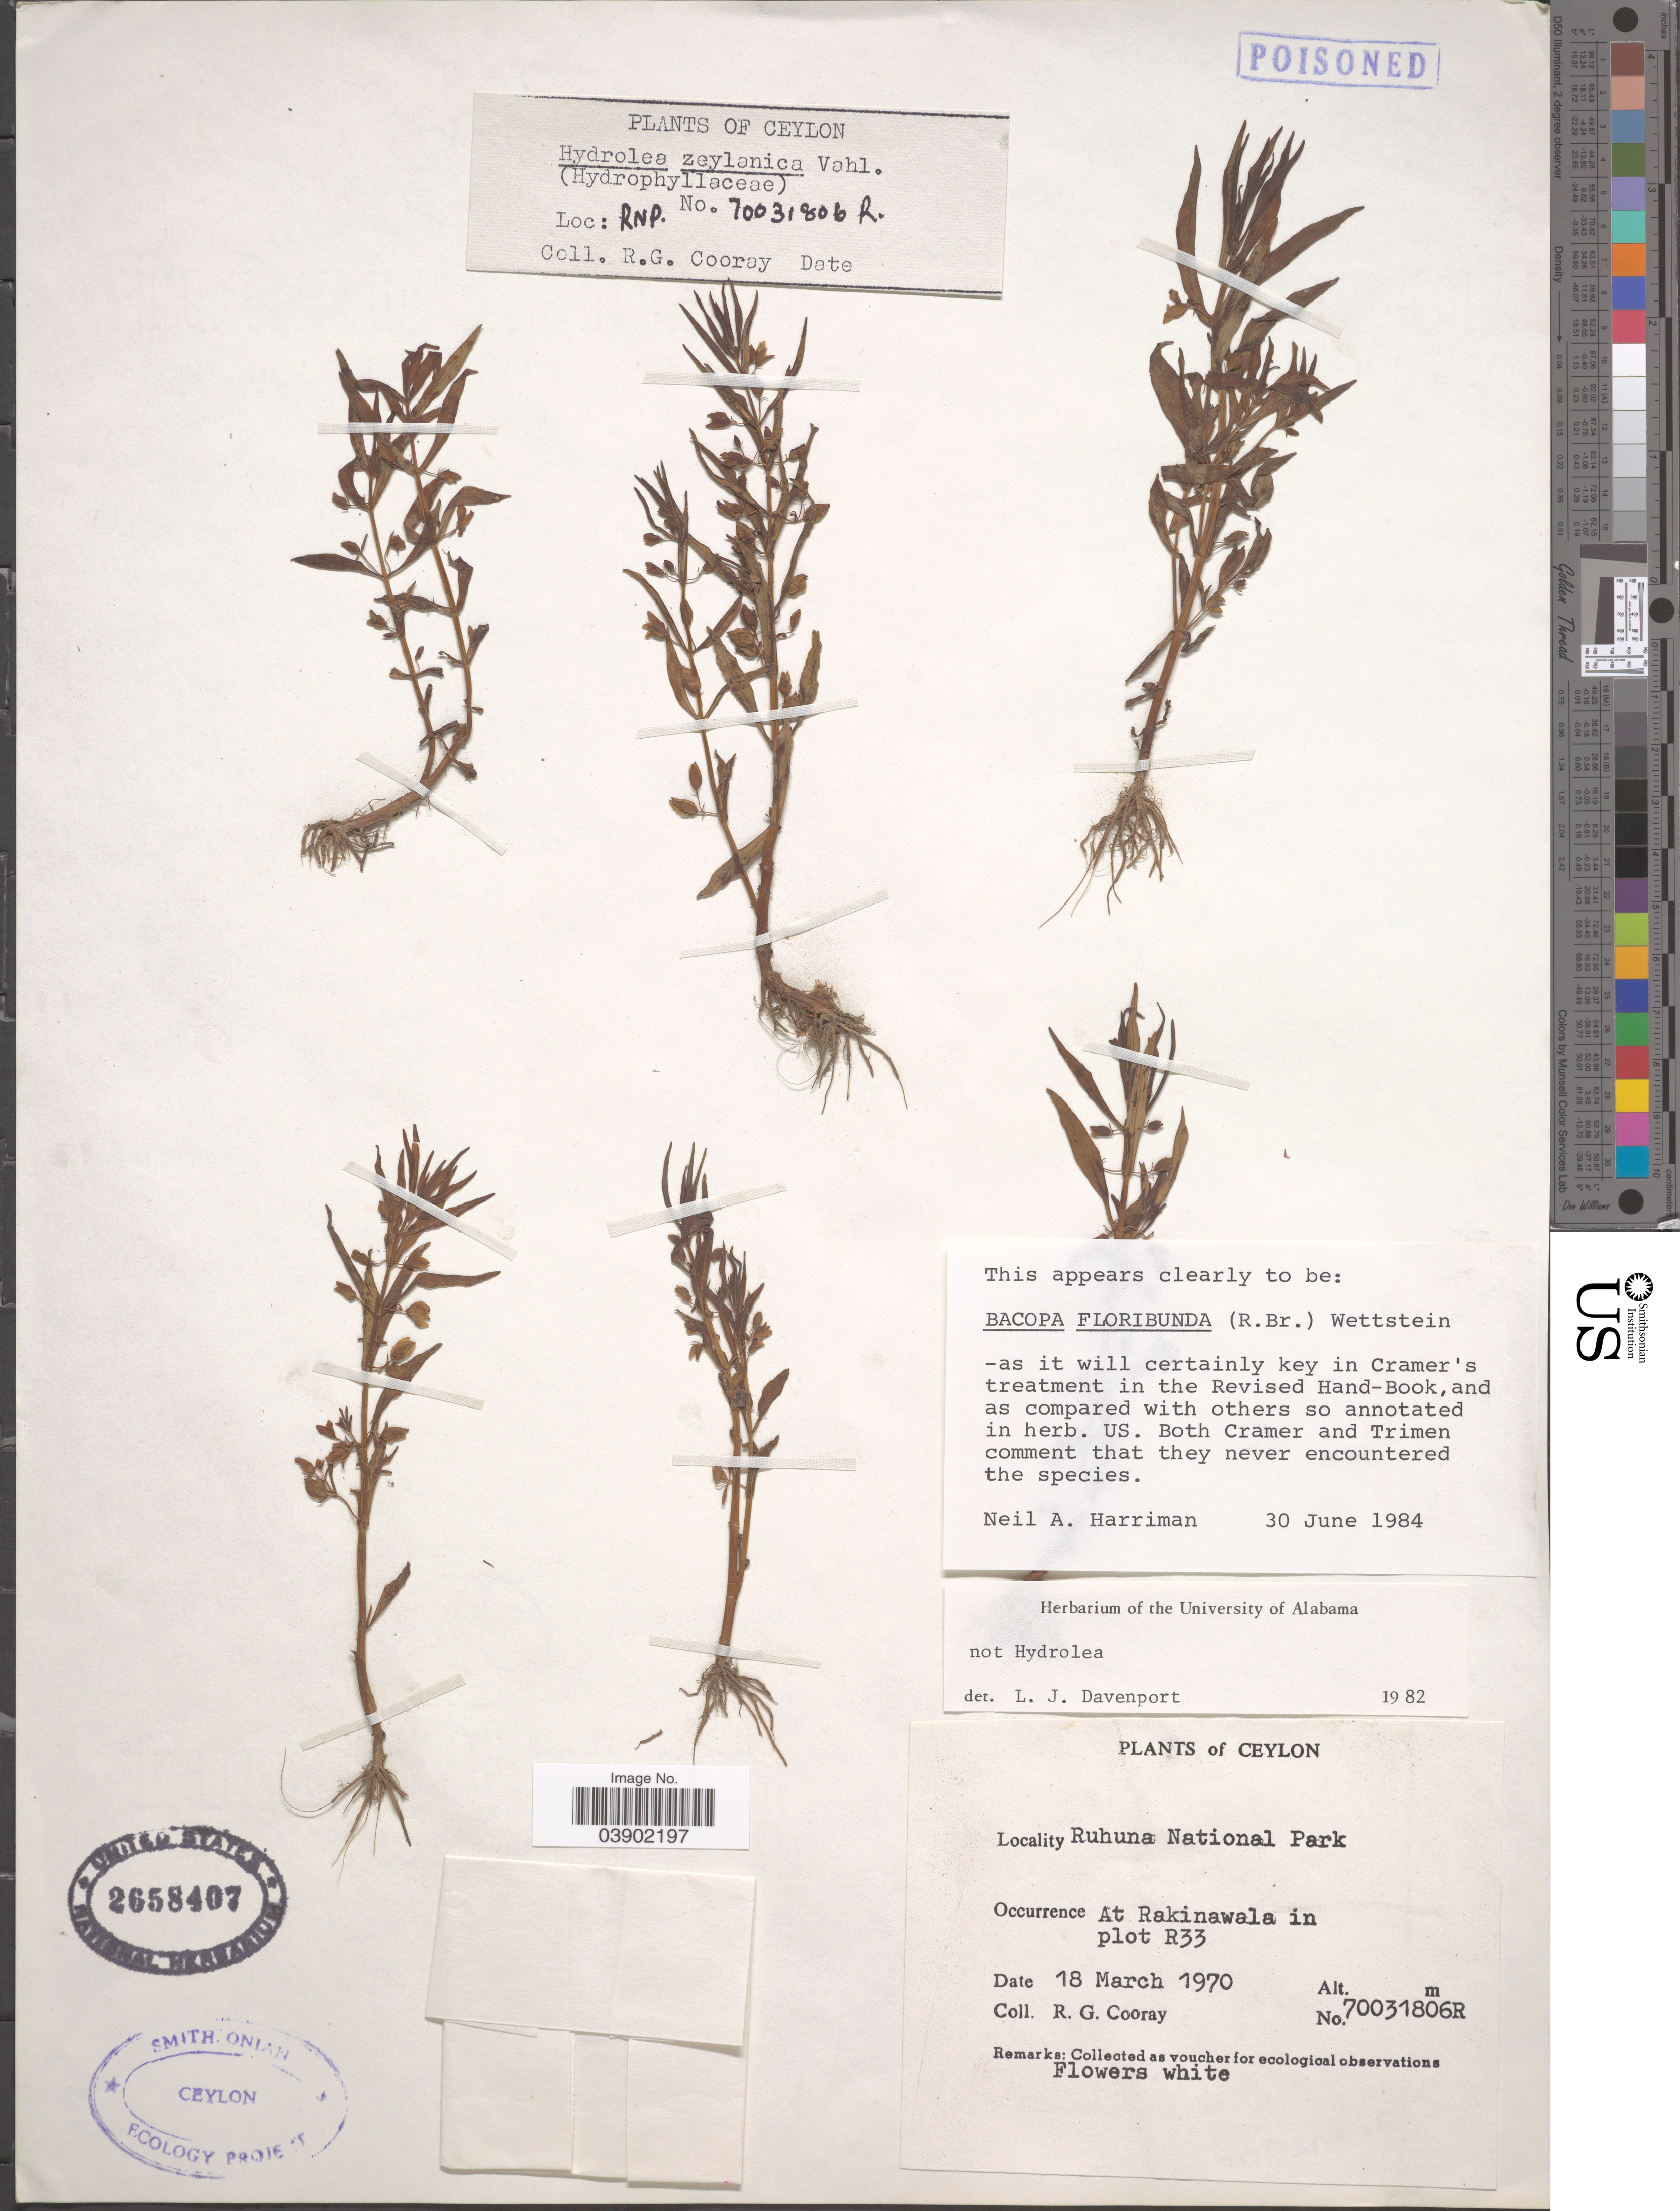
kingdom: Plantae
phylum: Tracheophyta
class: Magnoliopsida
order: Lamiales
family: Plantaginaceae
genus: Bacopa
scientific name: Bacopa floribunda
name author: (R. Br.) Wettst.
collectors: R. Cooray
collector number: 70031806R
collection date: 1970-03-18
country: Sri Lanka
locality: Ceylon. Ruhuna National Park. At Rakinawala in plot R33.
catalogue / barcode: US 2658407